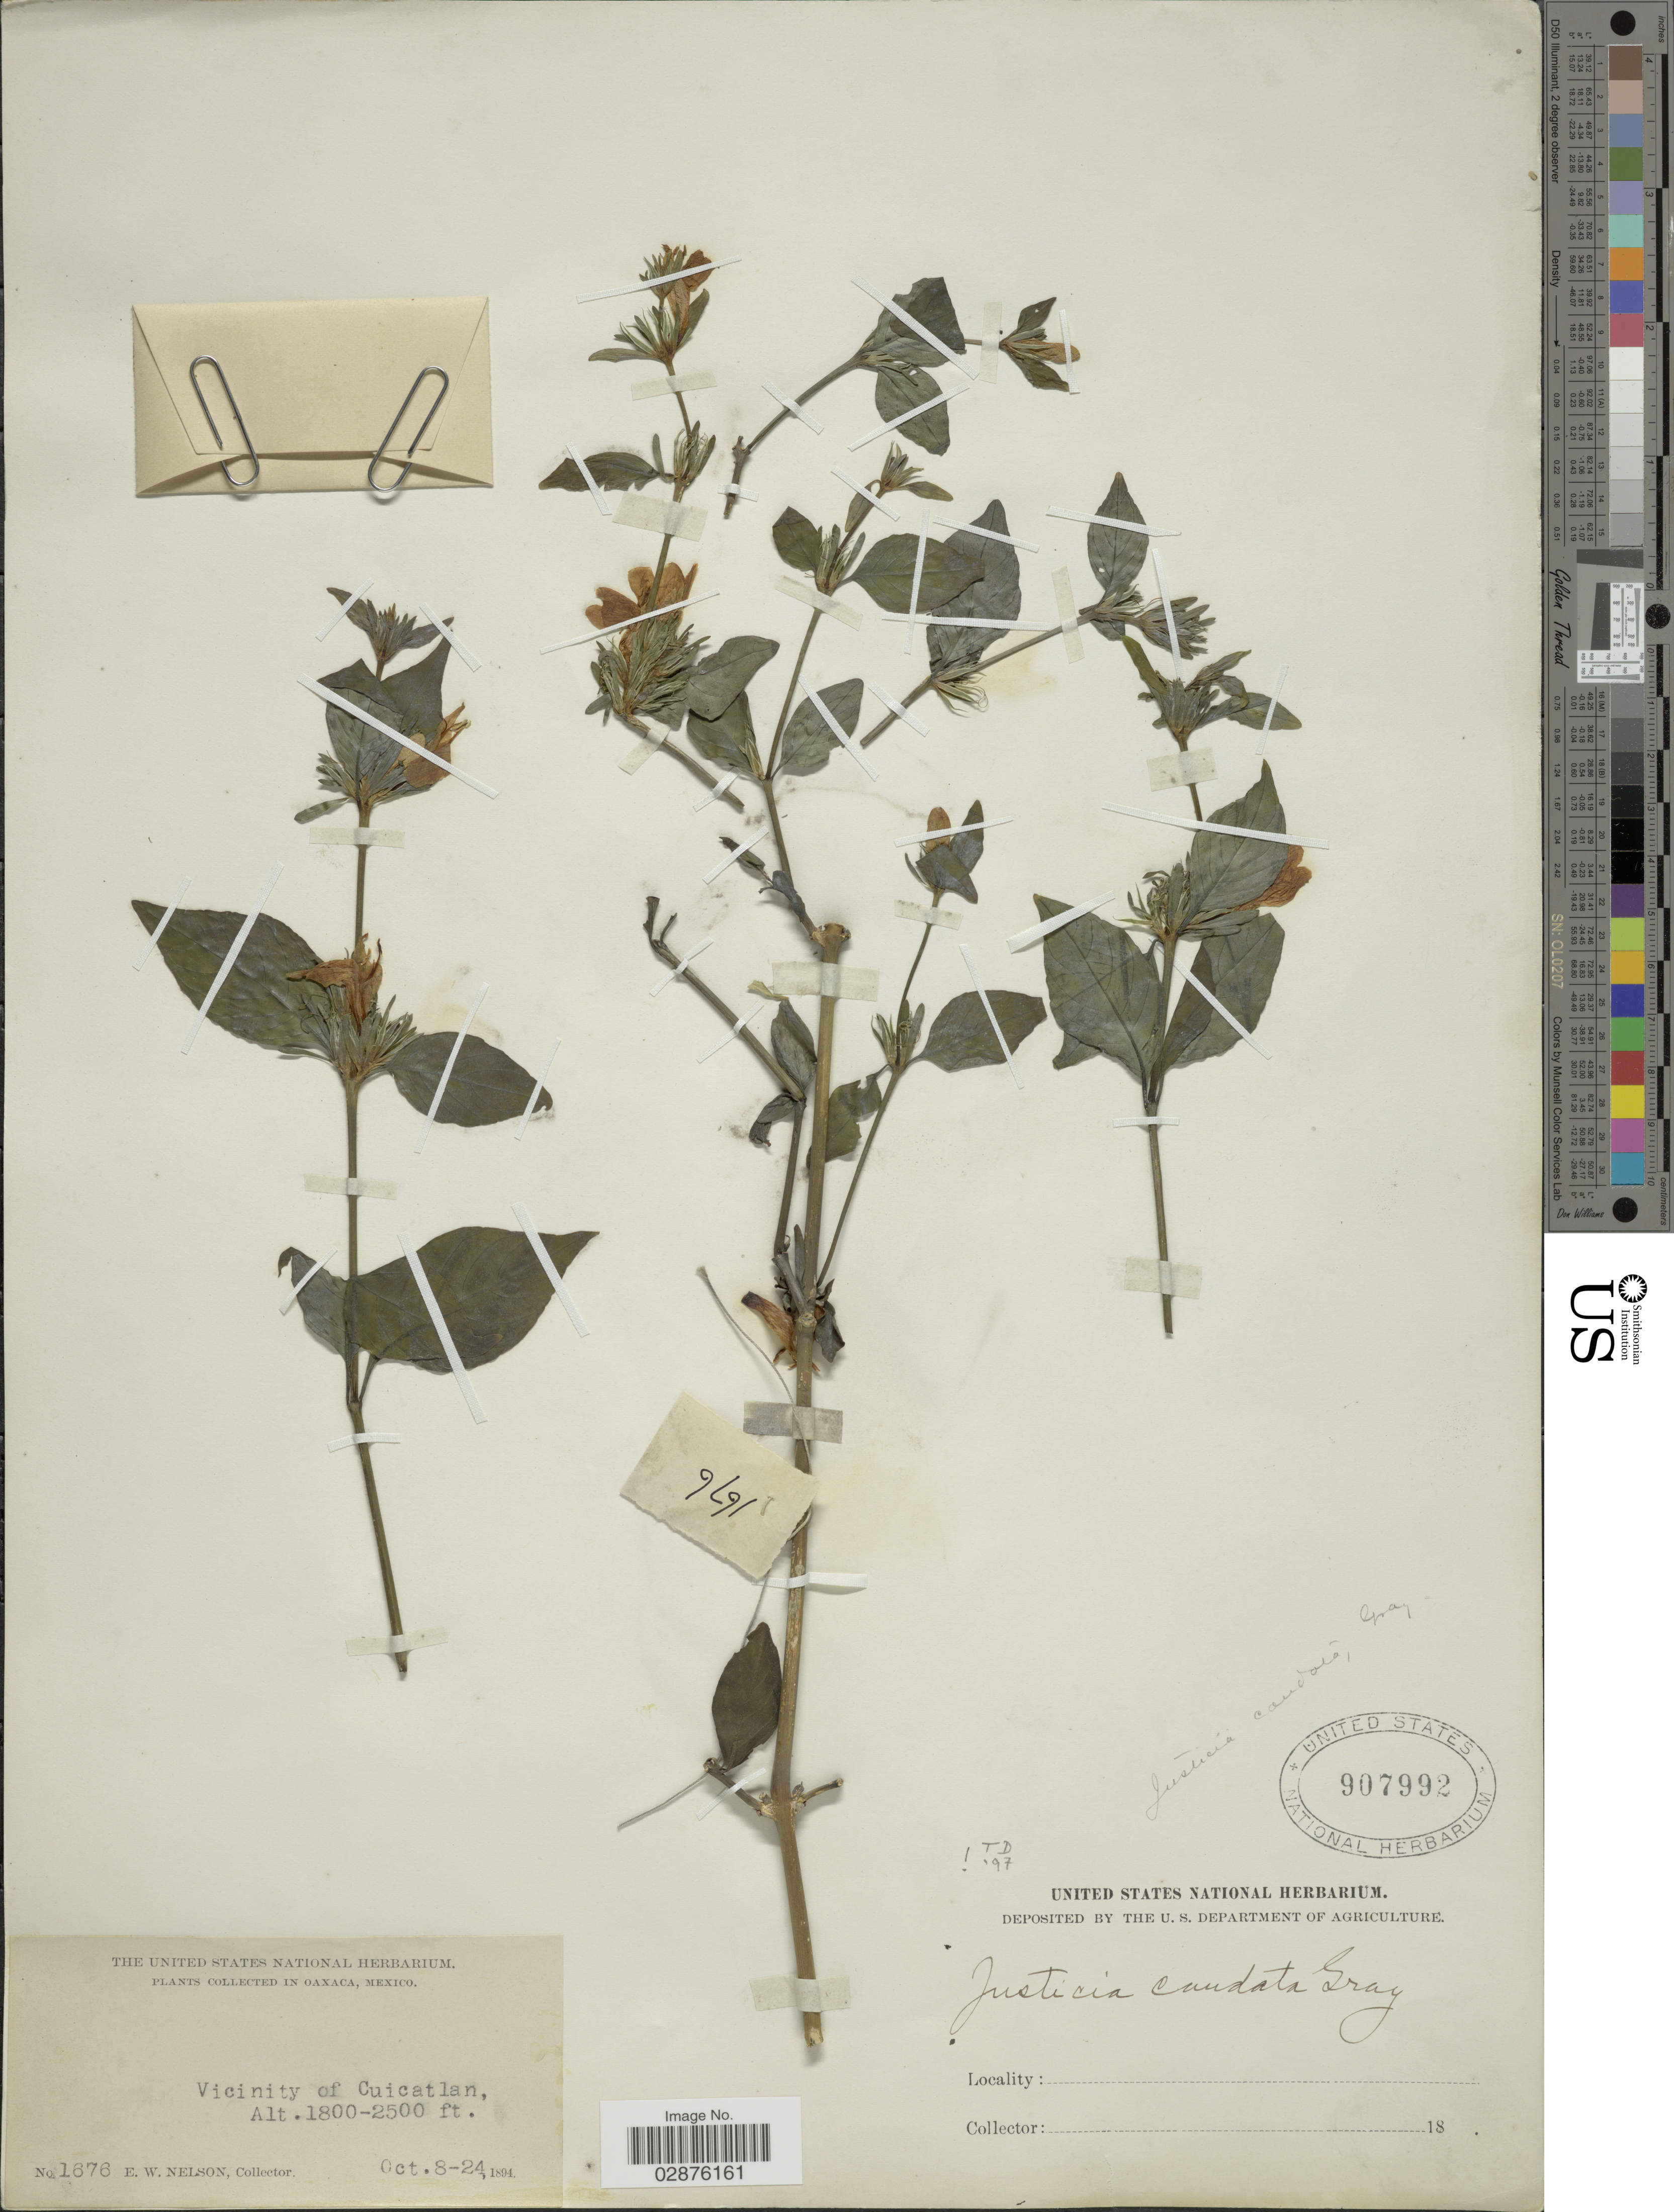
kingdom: Plantae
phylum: Tracheophyta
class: Magnoliopsida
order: Lamiales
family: Acanthaceae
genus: Justicia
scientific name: Justicia caudata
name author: A. Gray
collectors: E. W. Nelson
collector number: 1676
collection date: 1894-10-08/1894-10-24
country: Mexico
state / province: Oaxaca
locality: Vicinity of Cuicatlan.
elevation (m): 549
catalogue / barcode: US 907992